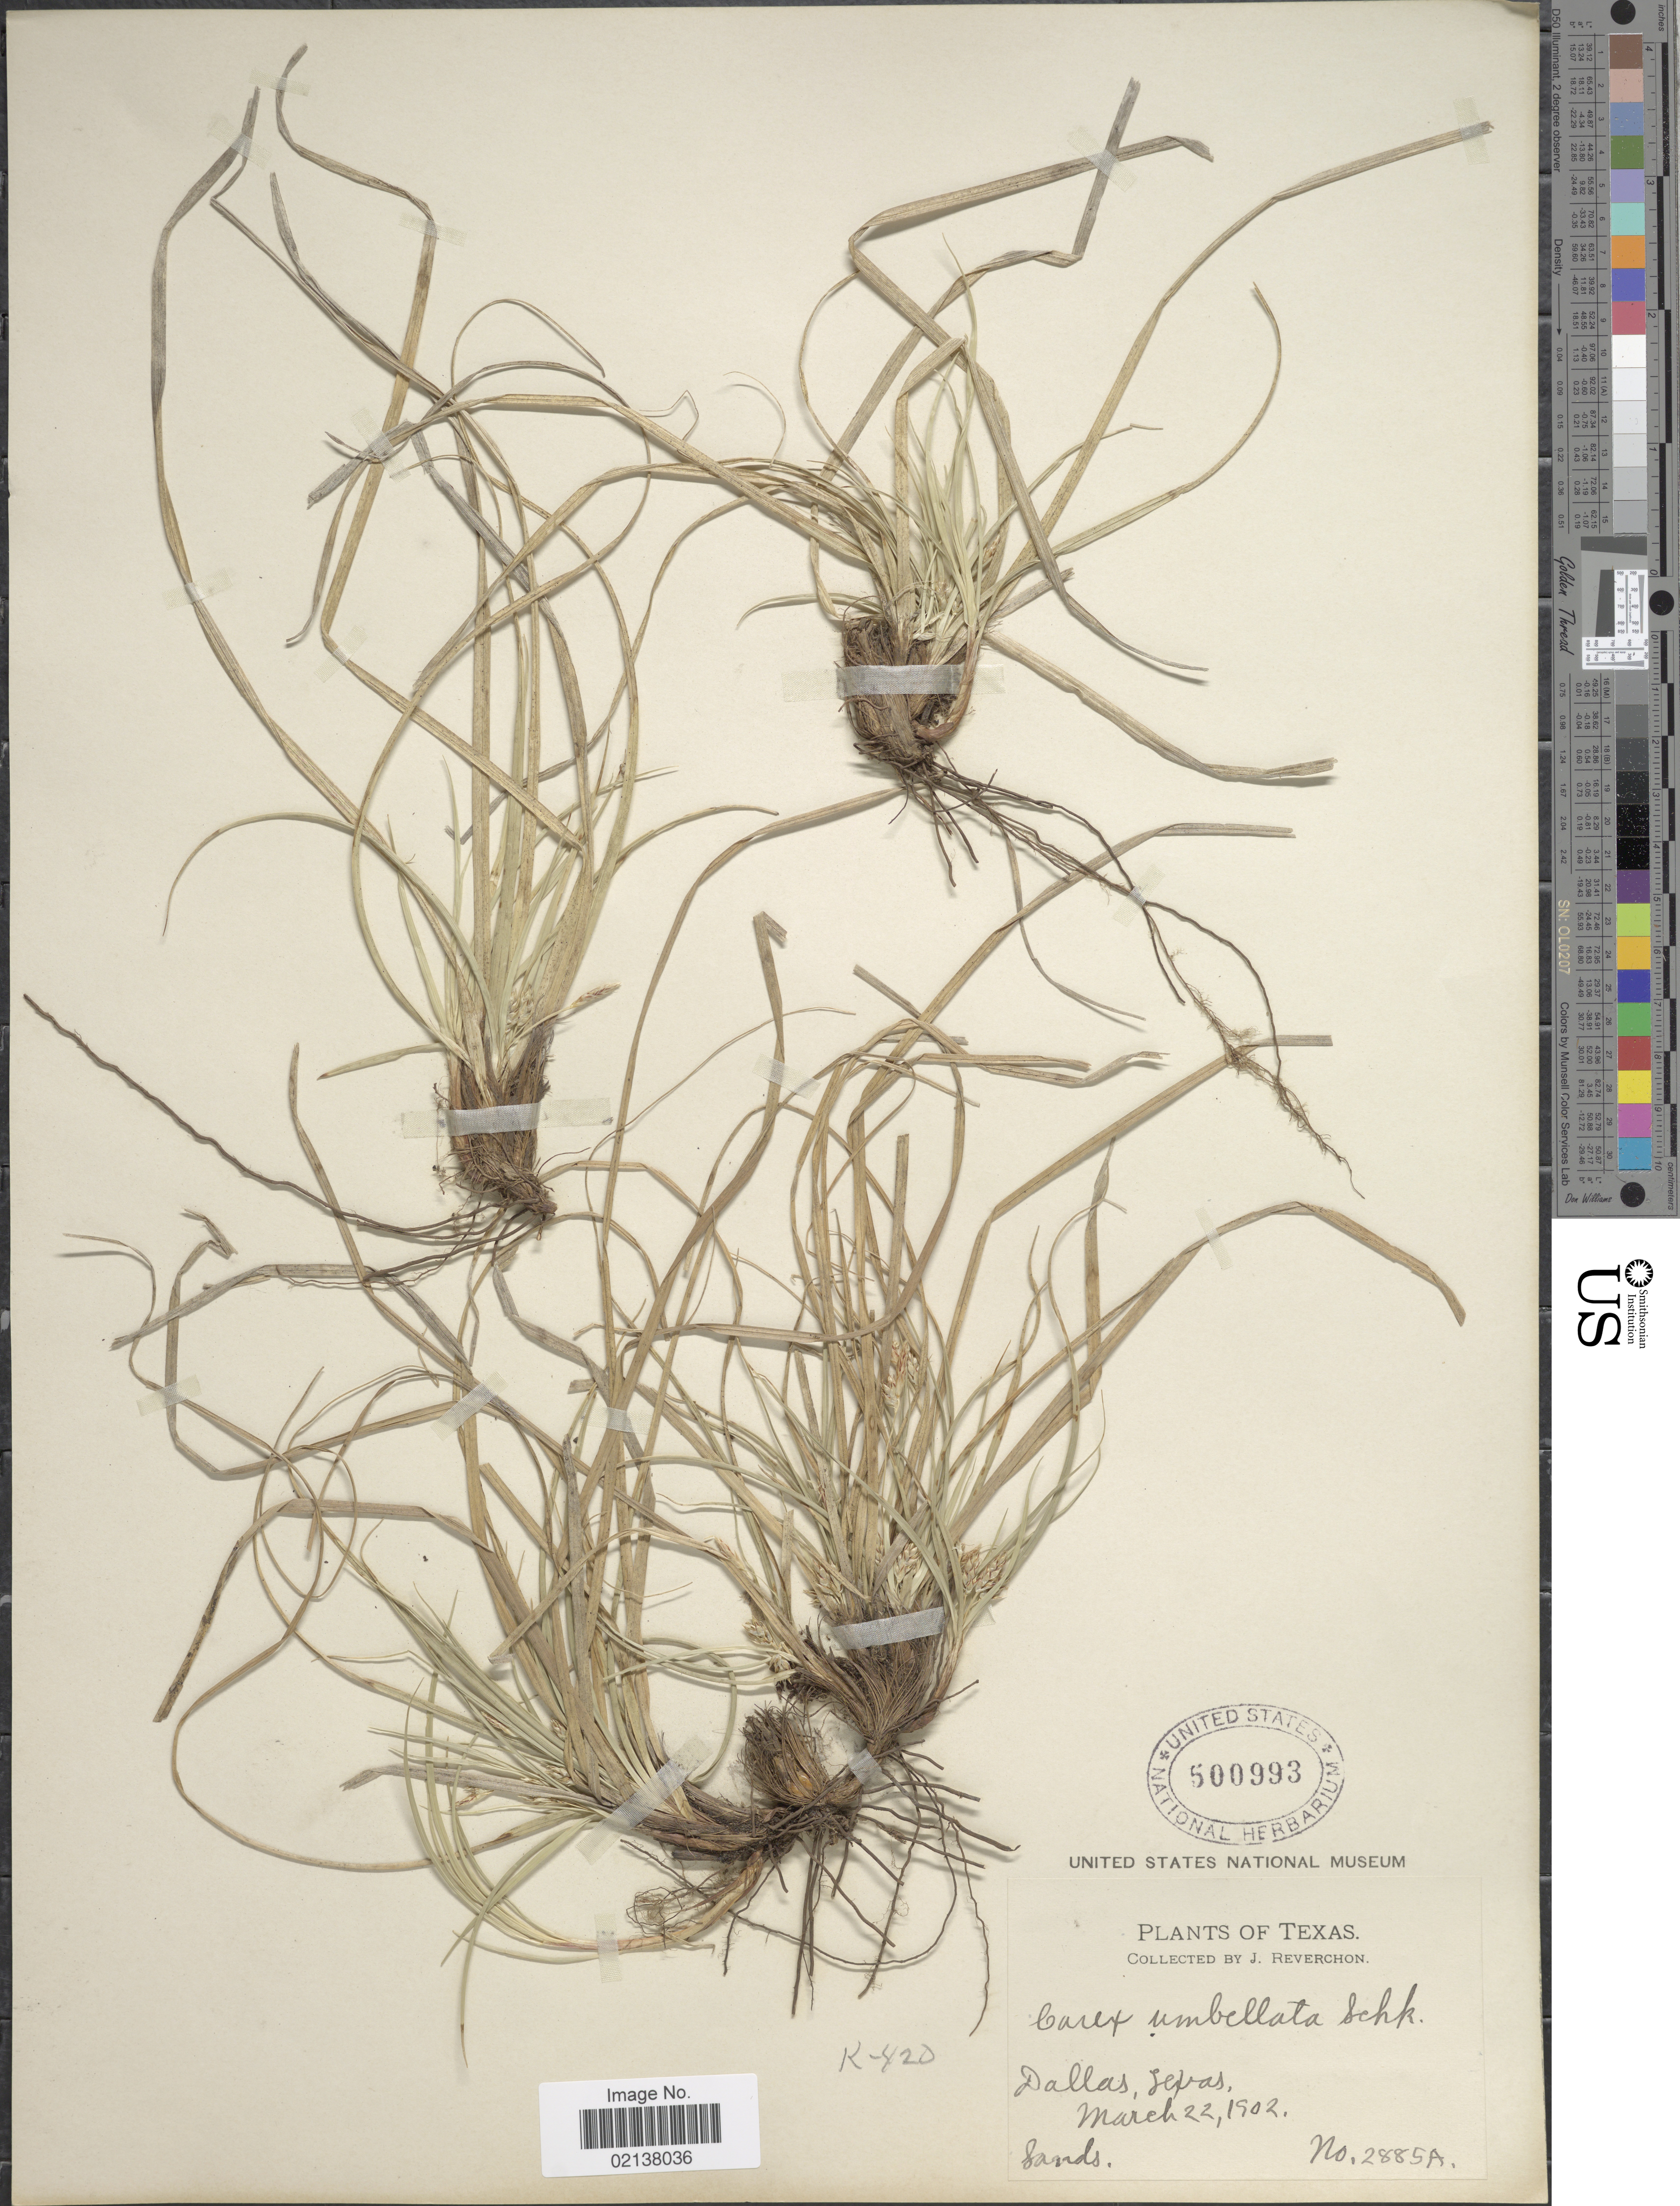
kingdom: Plantae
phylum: Tracheophyta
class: Liliopsida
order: Poales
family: Cyperaceae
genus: Carex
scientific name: Carex umbellata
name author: Schkuhr ex Willd.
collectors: J. Reverchon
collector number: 2885A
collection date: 1902-03-22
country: United States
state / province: Texas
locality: Texas, Dallas, Texas.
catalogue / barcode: US 500993